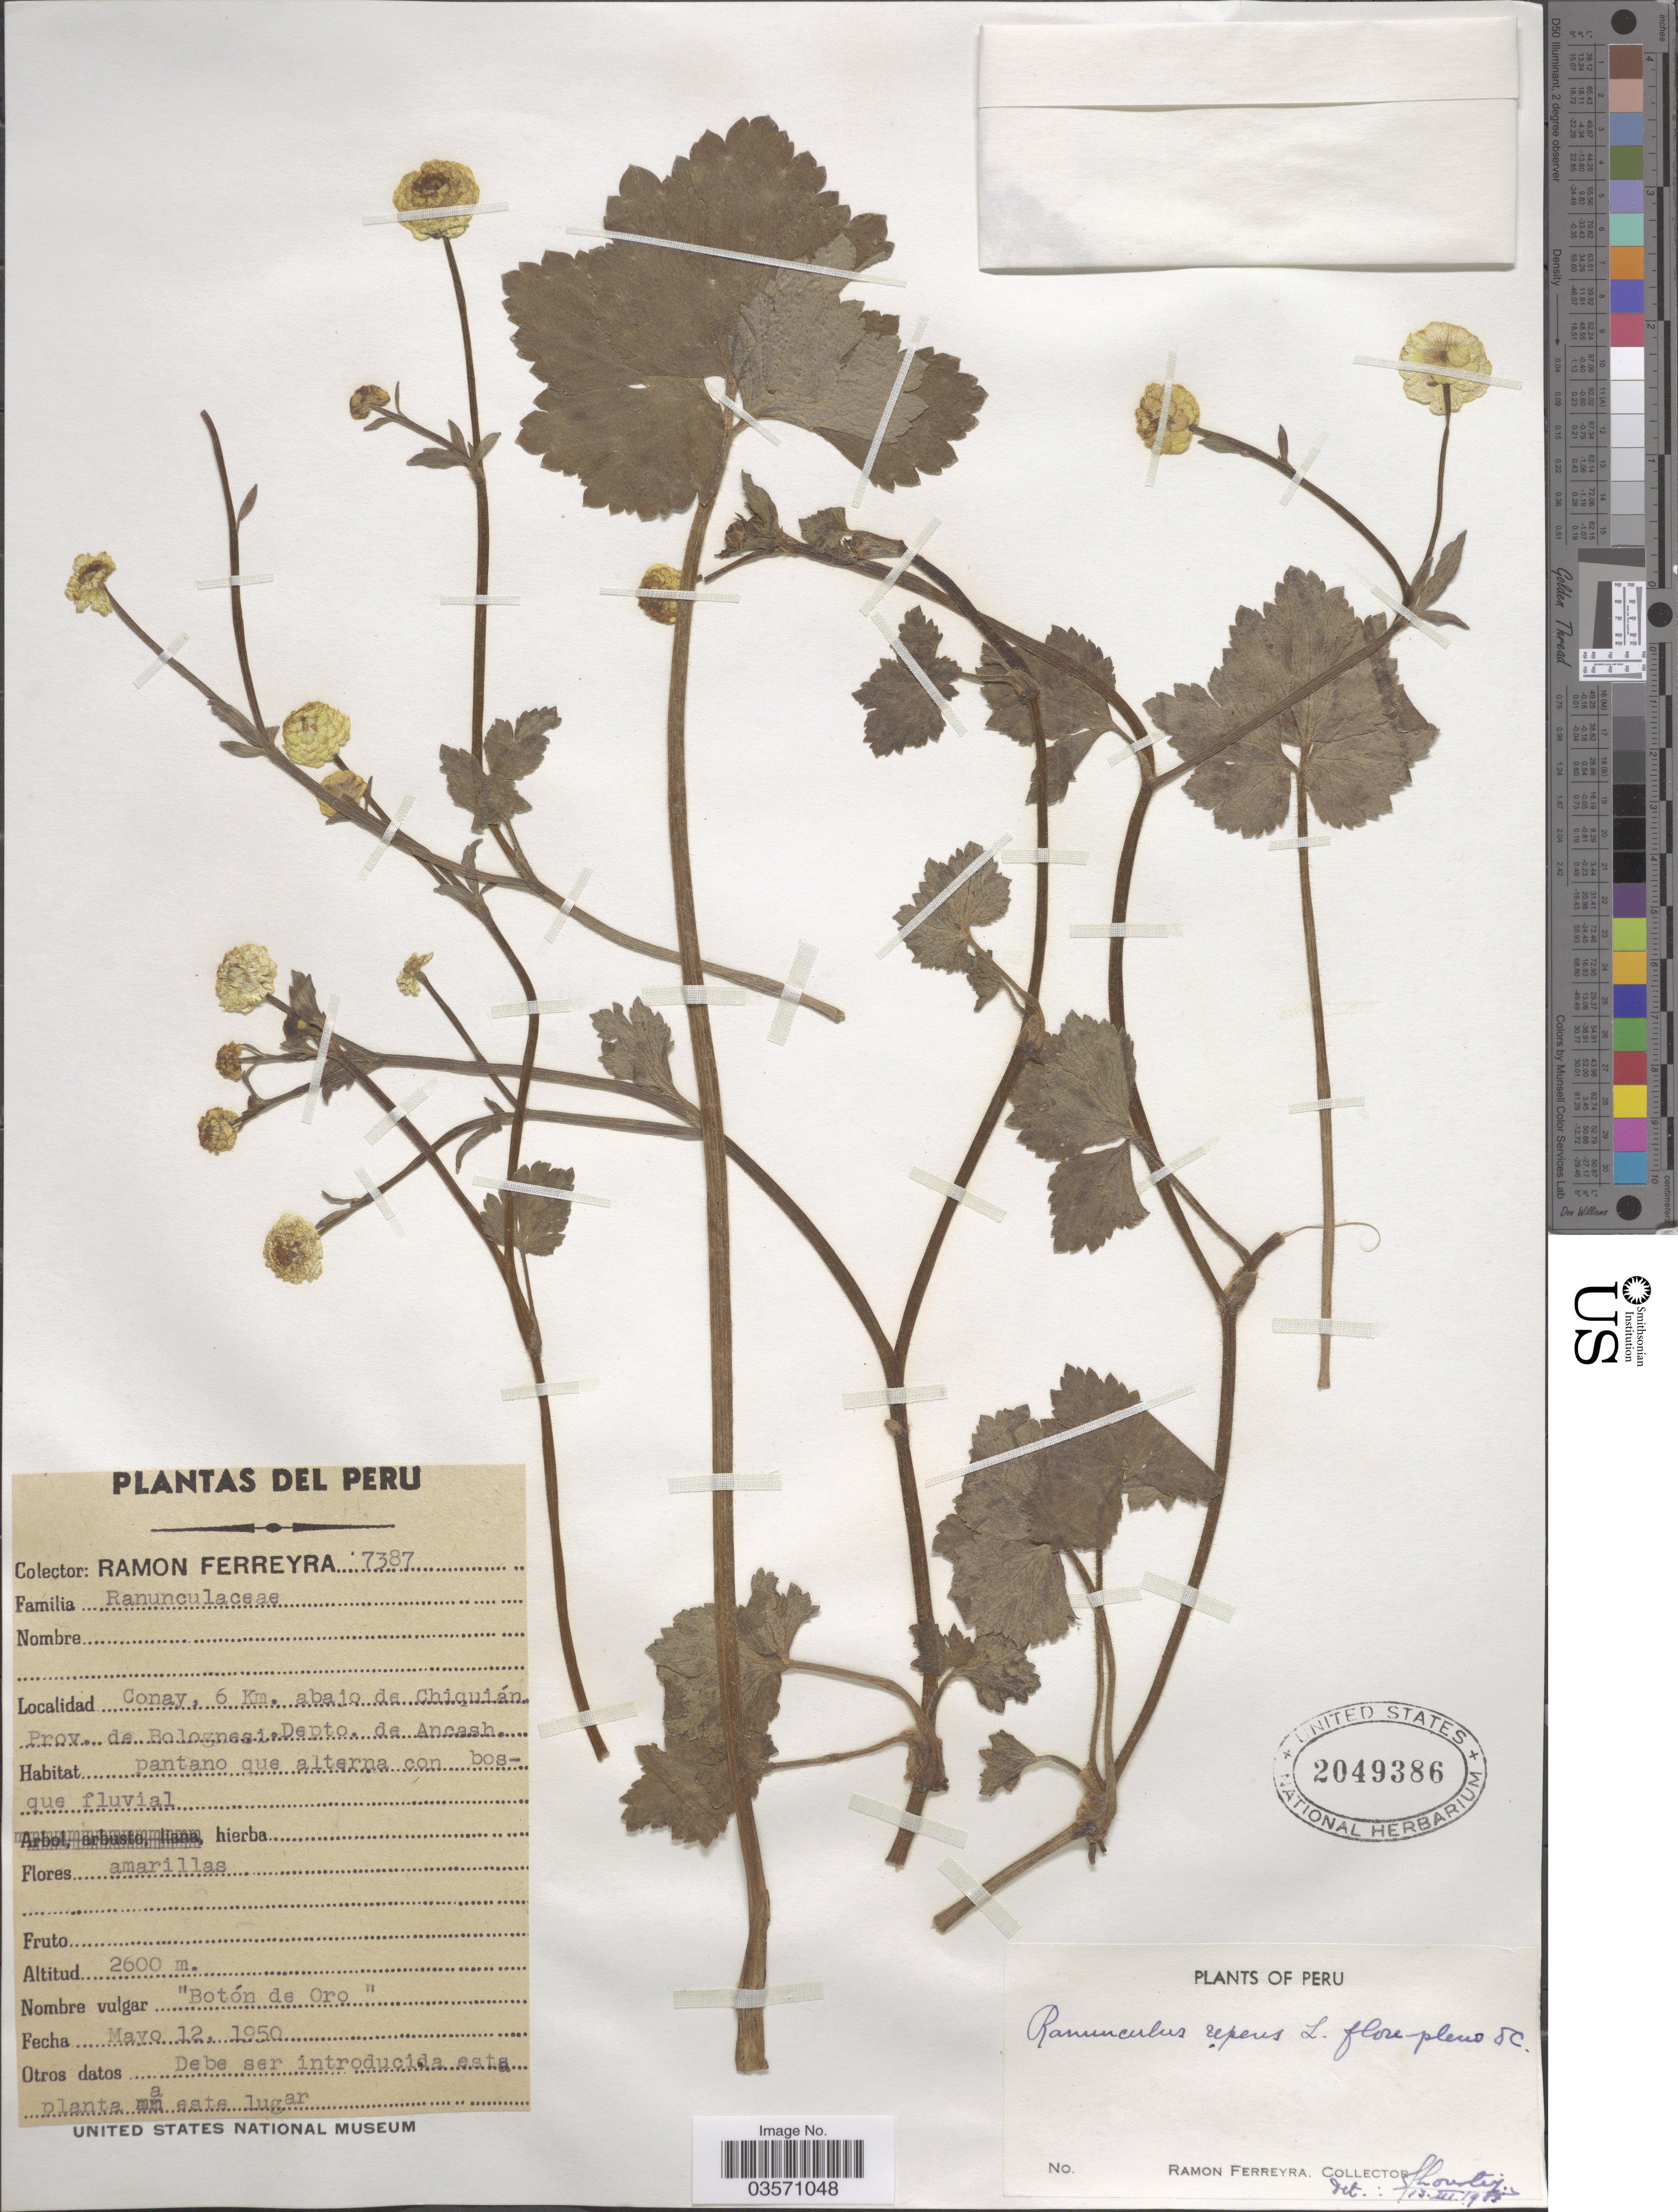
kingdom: Plantae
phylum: Tracheophyta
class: Magnoliopsida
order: Ranunculales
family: Ranunculaceae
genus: Ranunculus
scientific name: Ranunculus repens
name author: L.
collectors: R. A. Ferreyra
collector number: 7387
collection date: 1950-05-12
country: Peru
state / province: Ancash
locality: Conay, 6 Km. abajo de Chiquián. Prov. de Bolognesi. Depto. de Ancash.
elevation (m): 2600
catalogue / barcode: US 2049386